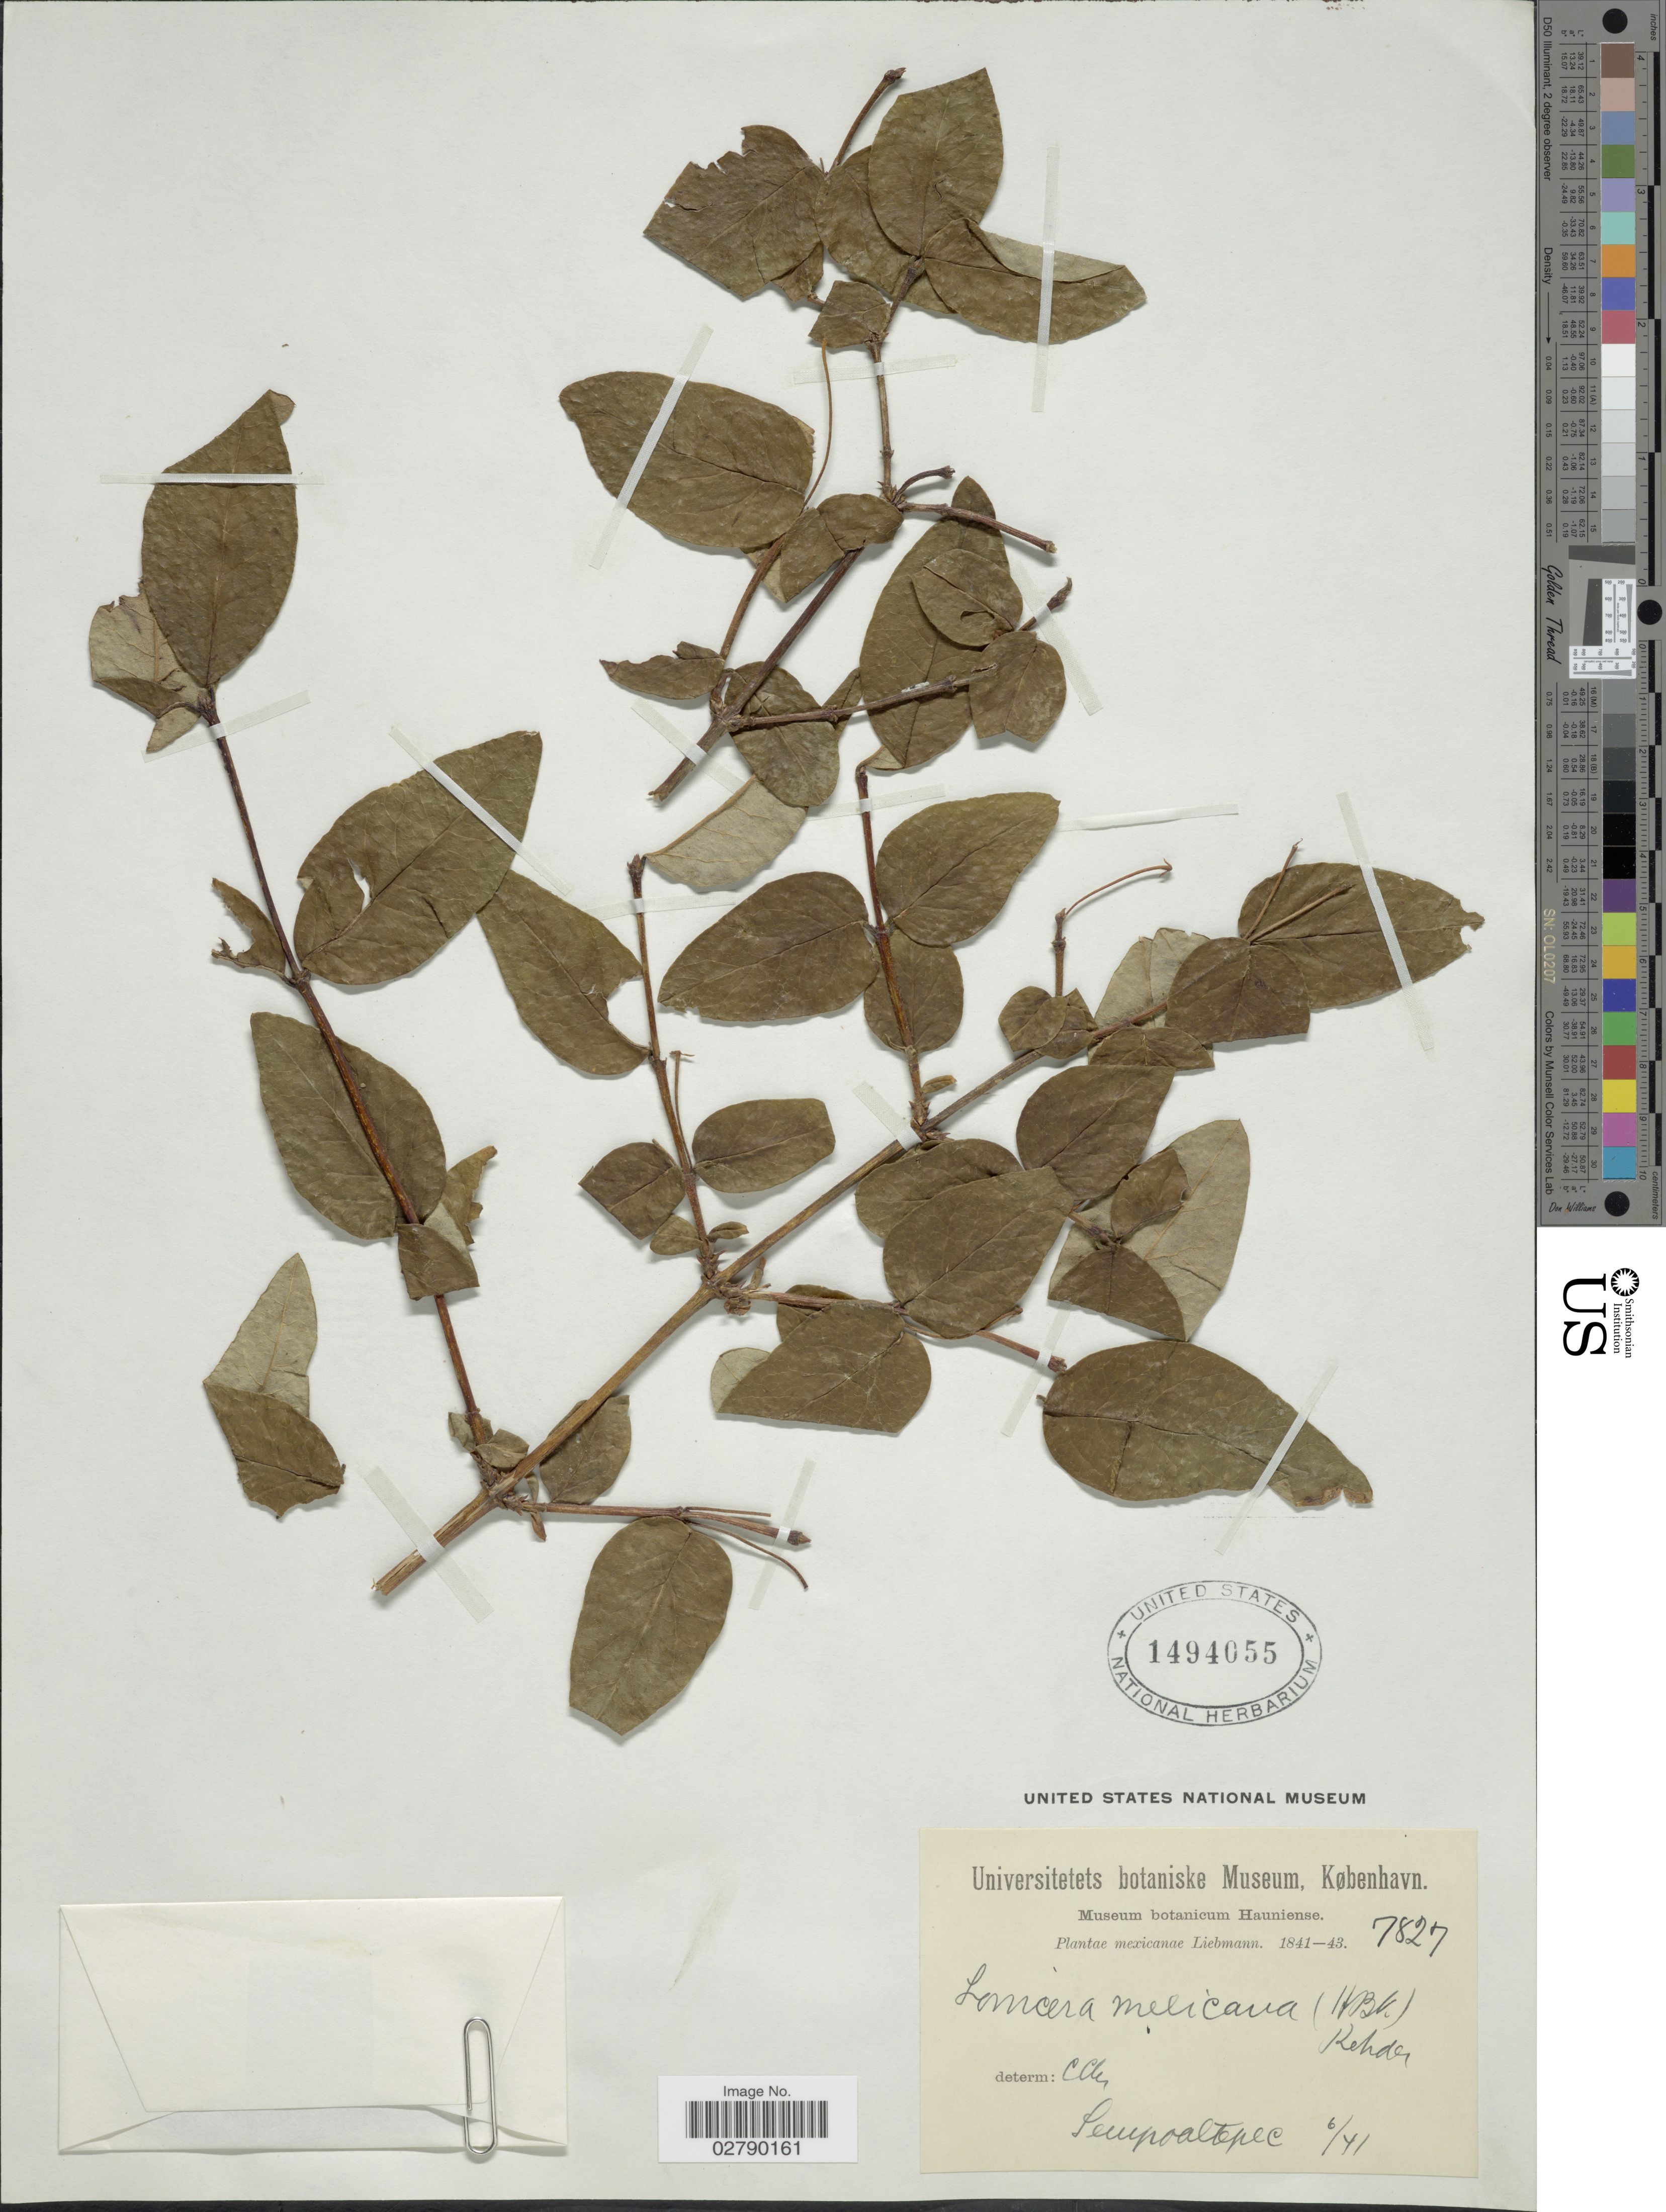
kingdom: Plantae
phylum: Tracheophyta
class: Magnoliopsida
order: Dipsacales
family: Caprifoliaceae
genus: Lonicera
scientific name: Lonicera mexicana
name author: (Kunth) Rehder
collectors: Liebmann, --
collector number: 7827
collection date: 1841-06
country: Mexico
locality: Sempoaltepec.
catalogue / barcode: US 1494055